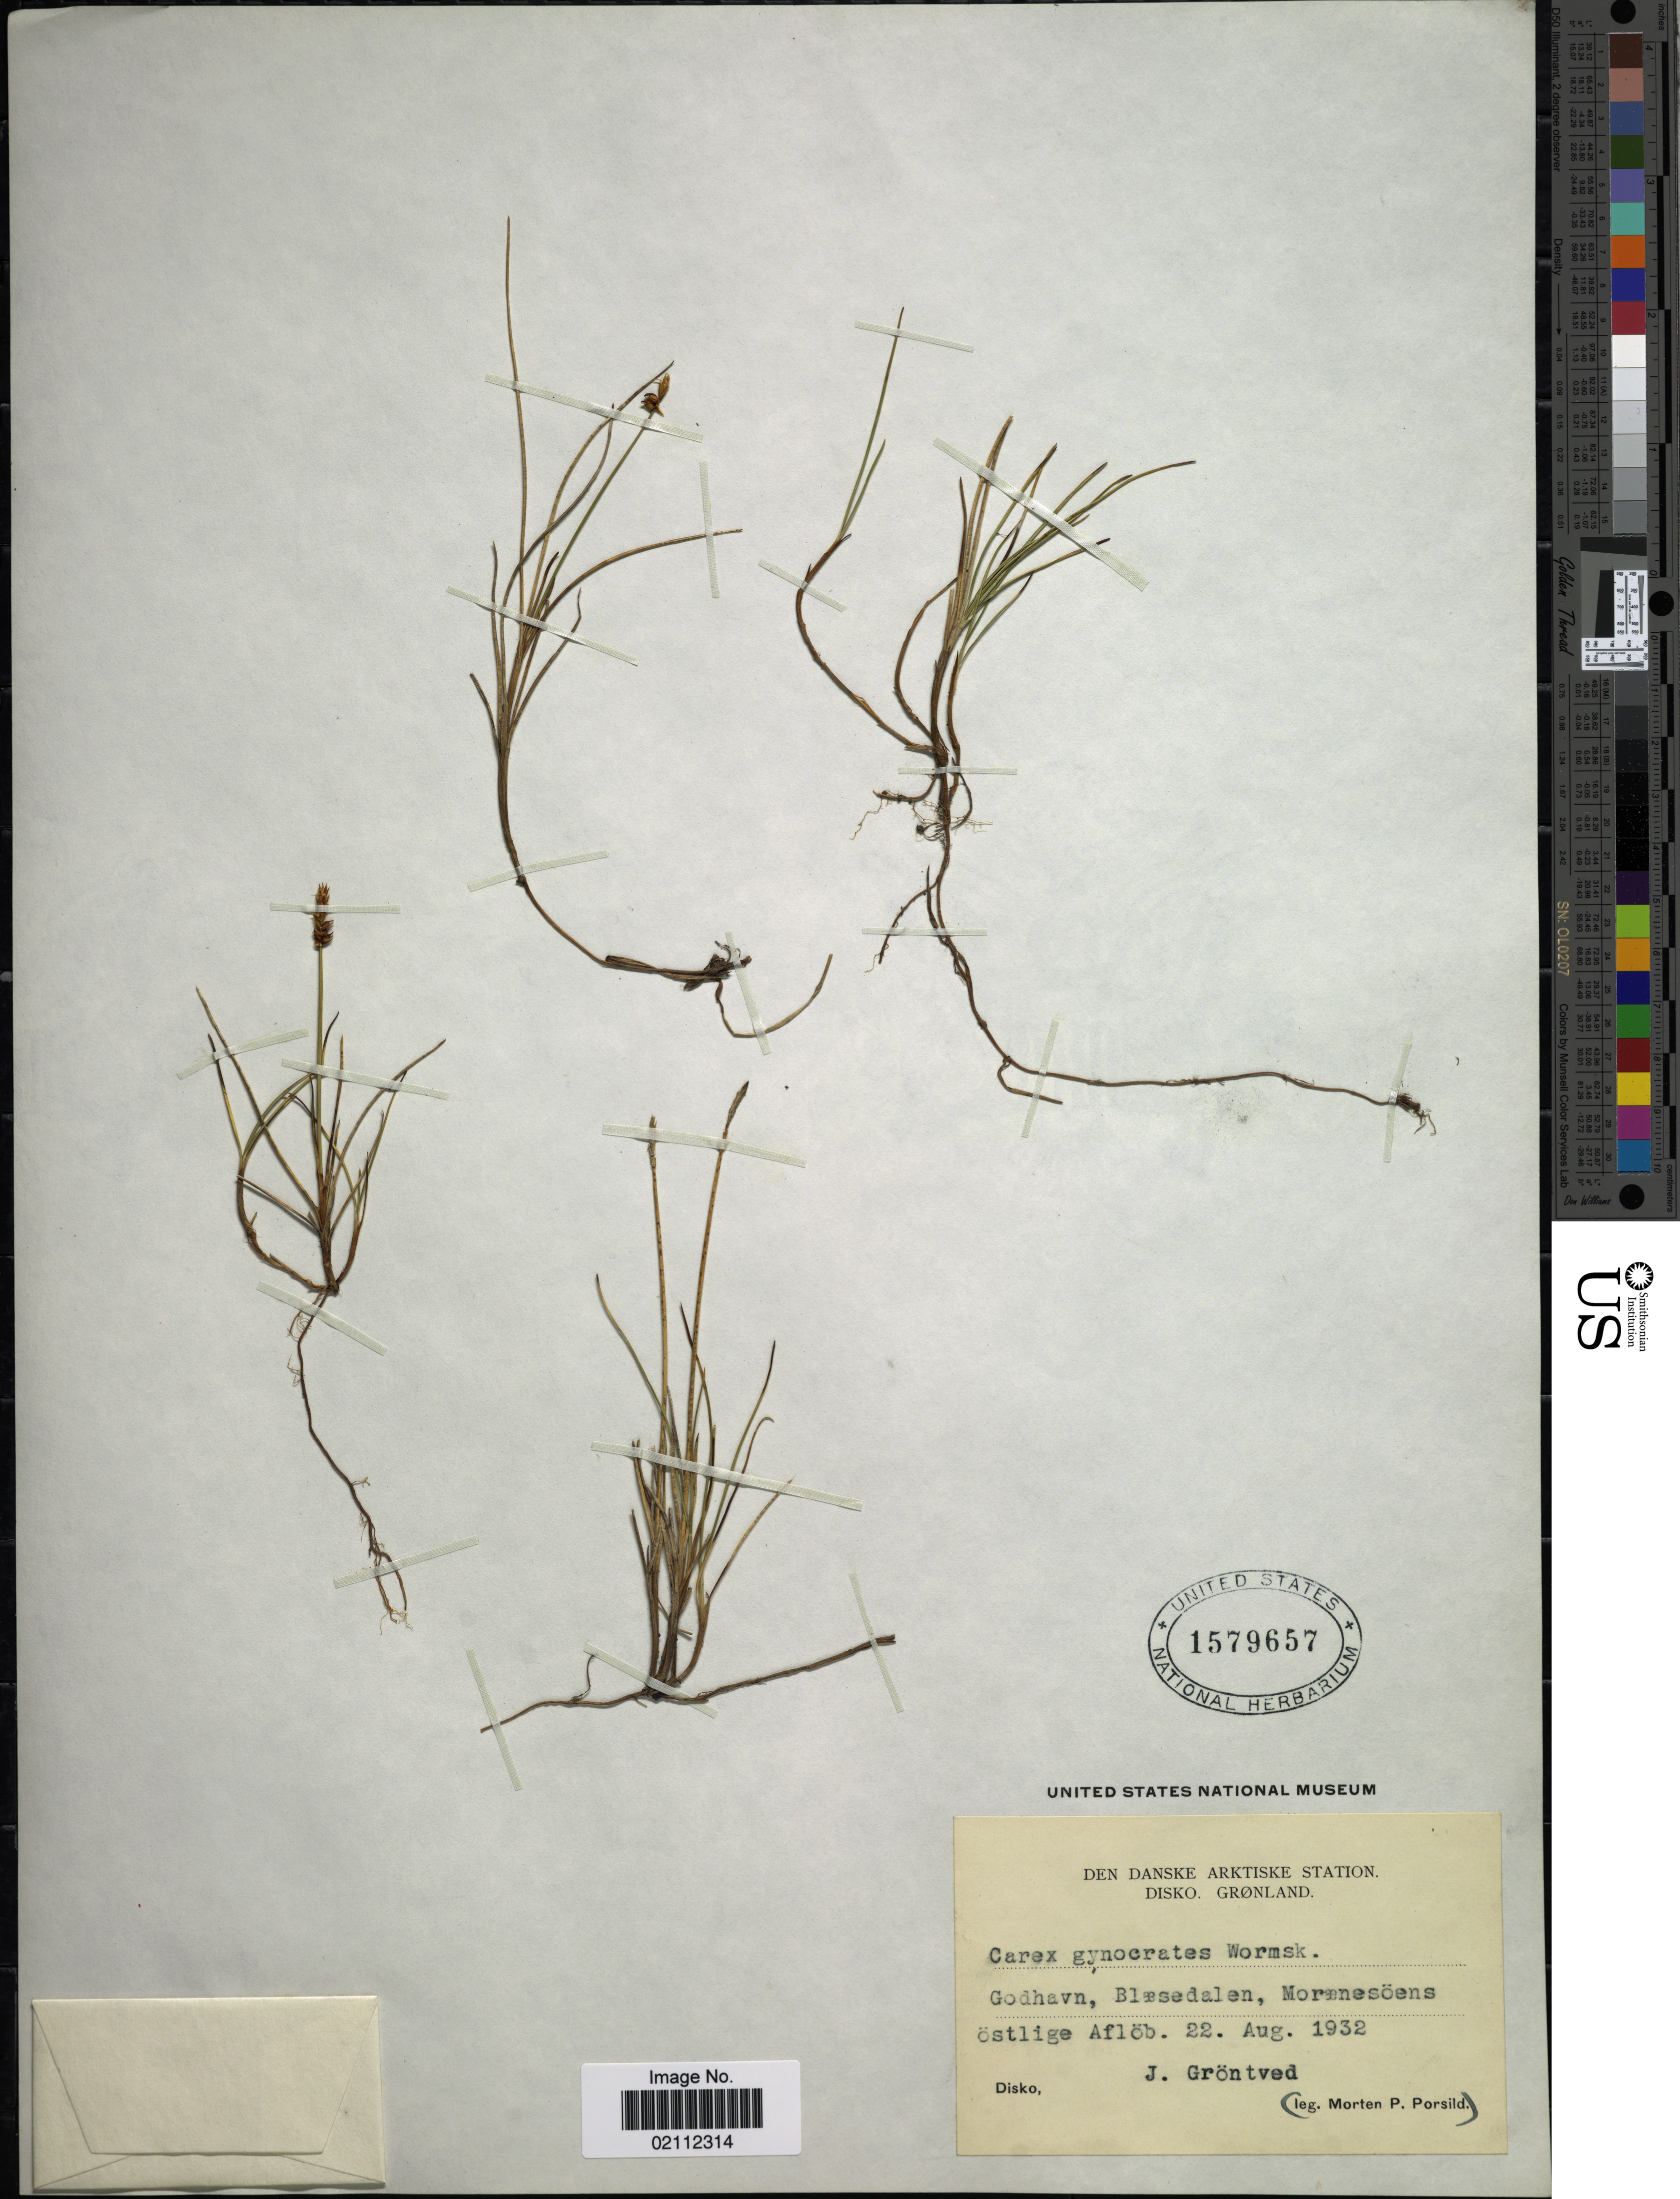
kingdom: Plantae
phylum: Tracheophyta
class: Liliopsida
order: Poales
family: Cyperaceae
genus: Carex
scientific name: Carex nardina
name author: (Hornem.) Fr.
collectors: J. Gröntved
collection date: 1932-08-22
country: Greenland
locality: Godhavn, Blaesedalen, Moraenesöens östlige Aflöb. [unsure placement]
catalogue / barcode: US 1579657